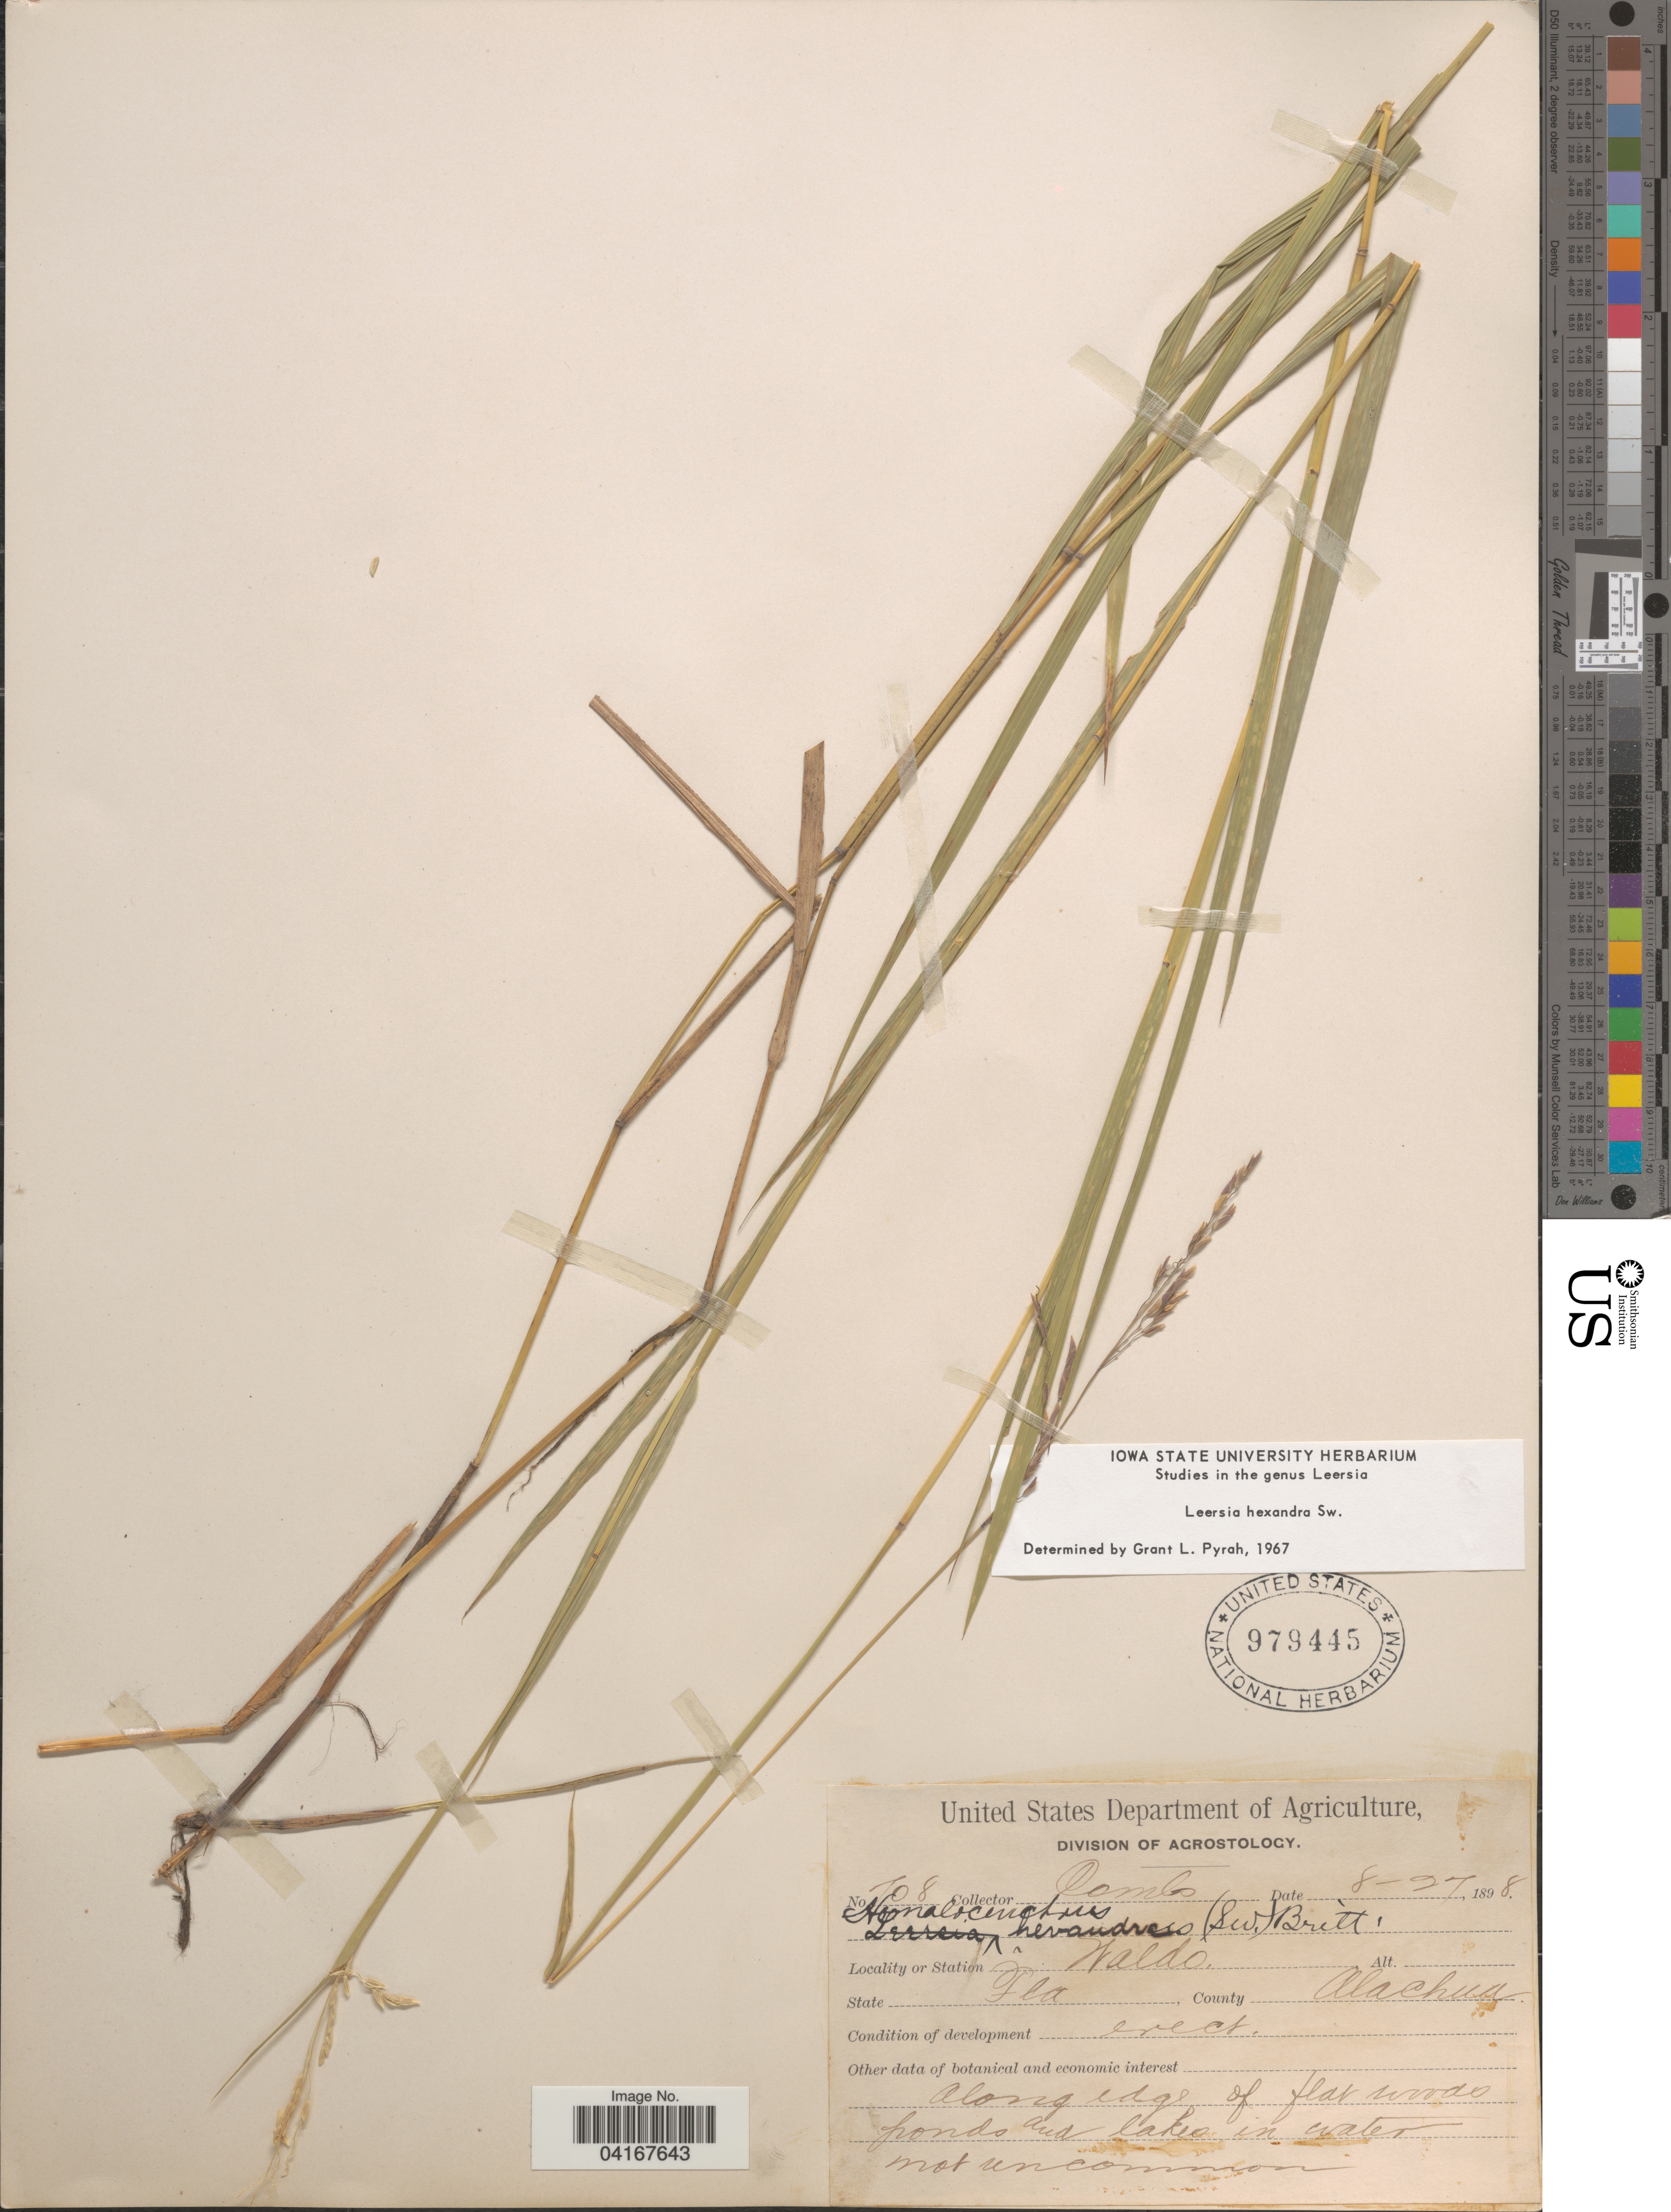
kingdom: Plantae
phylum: Tracheophyta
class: Liliopsida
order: Poales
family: Poaceae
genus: Leersia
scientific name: Leersia hexandra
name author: Sw.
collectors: -. Combs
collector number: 708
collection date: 1898-08-27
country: United States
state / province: Florida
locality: Waldo. County Alachua.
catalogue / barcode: US 979445